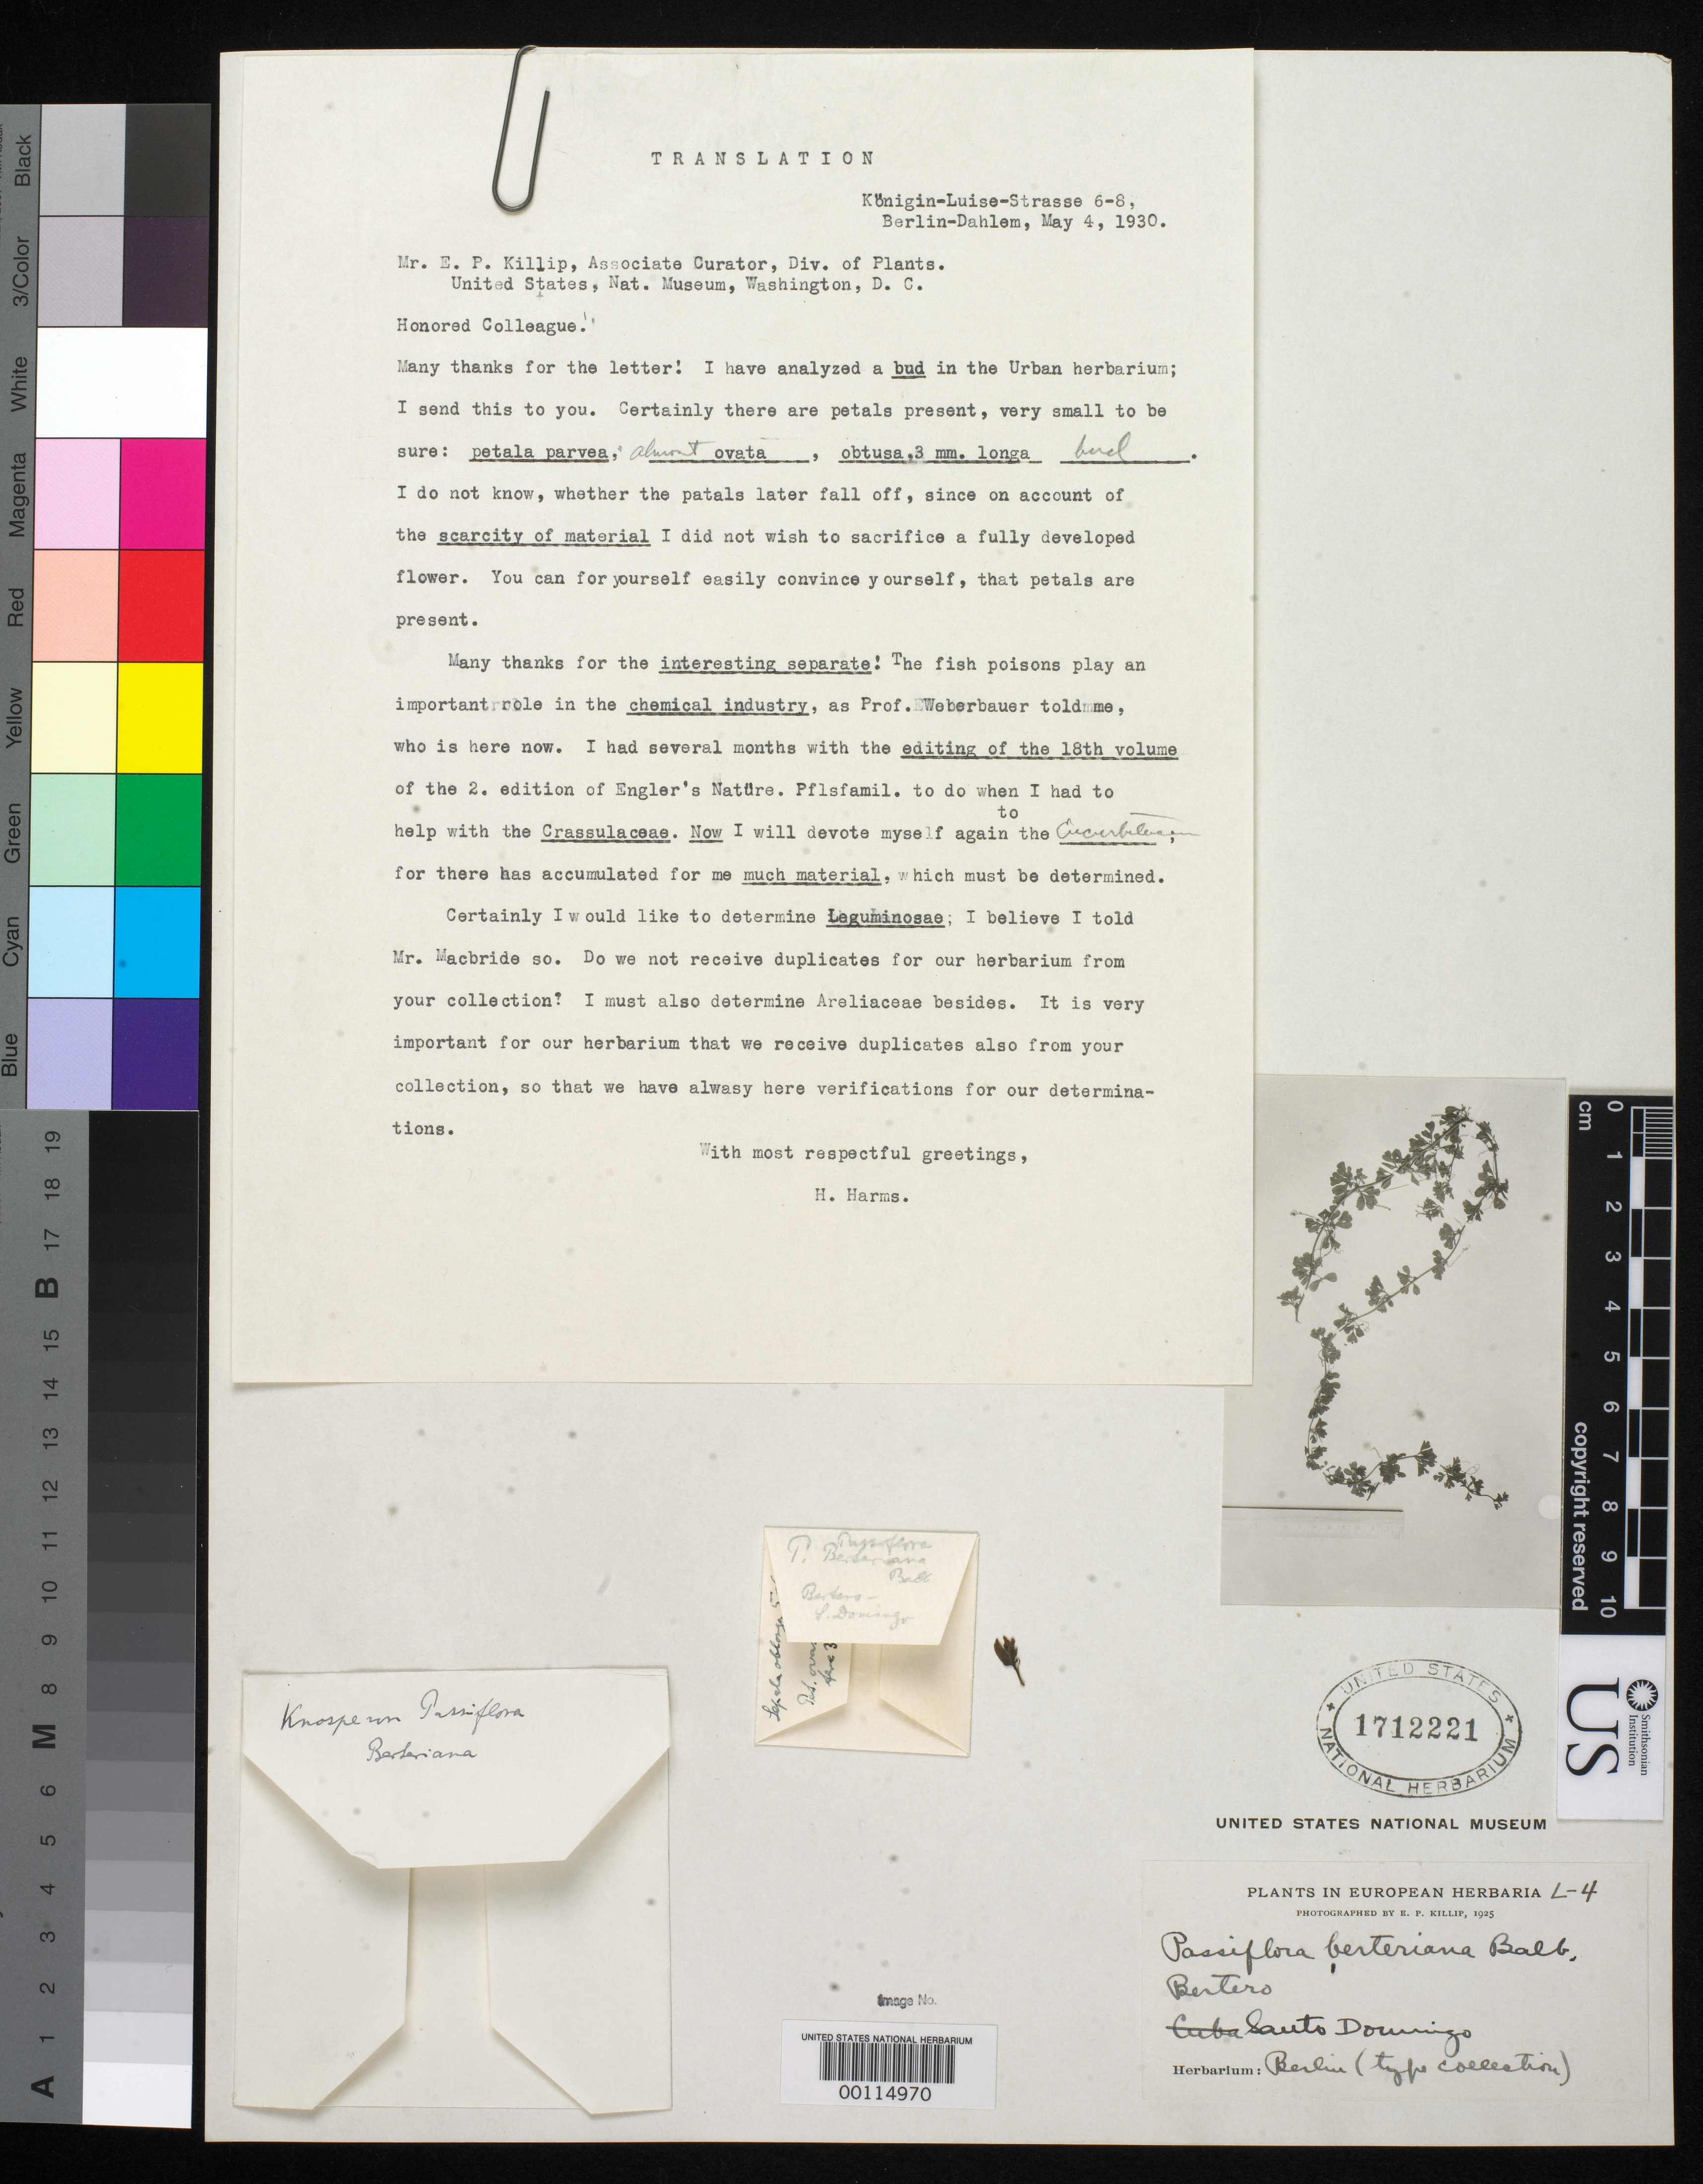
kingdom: Plantae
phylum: Tracheophyta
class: Magnoliopsida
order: Malpighiales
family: Passifloraceae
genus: Passiflora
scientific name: Passiflora berteroana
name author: Balb. in DC.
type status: Type Fragment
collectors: C. L. G. Bertero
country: Dominican Republic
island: Hispaniola Island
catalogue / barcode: US 1712221